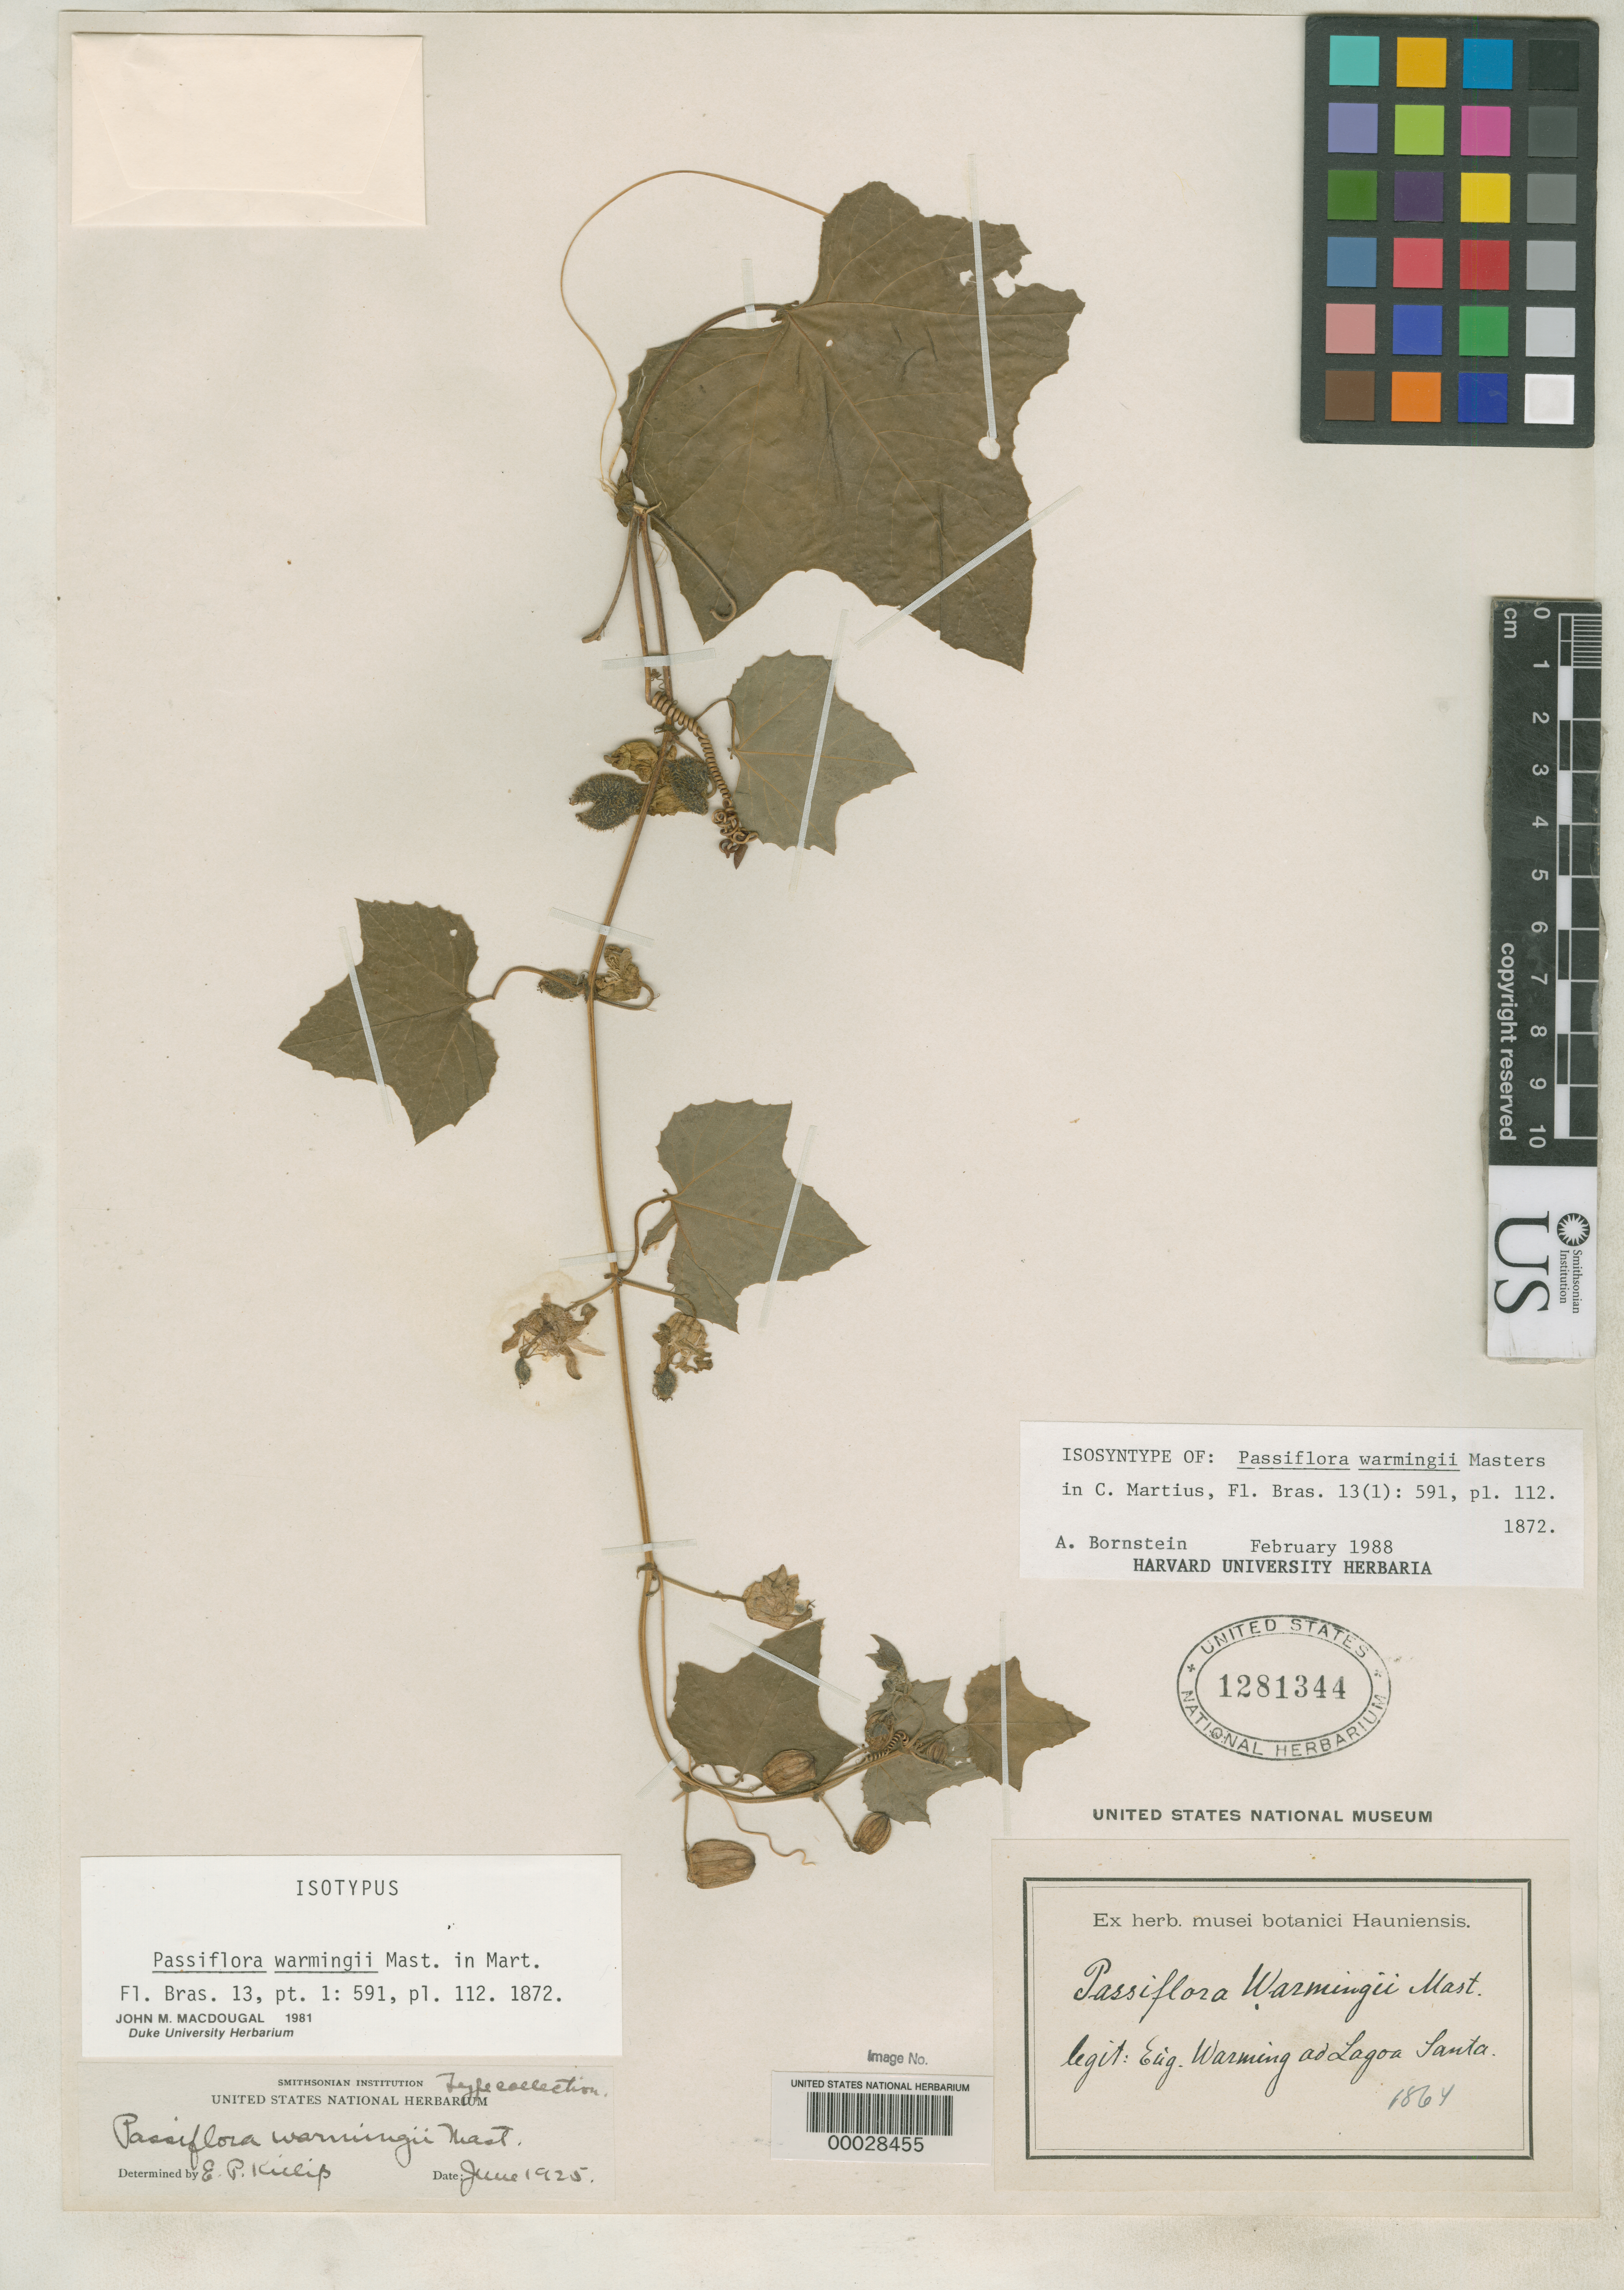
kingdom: Plantae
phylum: Tracheophyta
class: Magnoliopsida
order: Malpighiales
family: Passifloraceae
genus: Passiflora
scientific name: Passiflora warmingii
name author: Mast. in Mart.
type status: Isolectotype; Isosyntype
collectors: E. Warming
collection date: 1864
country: Brazil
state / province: Minas Gerais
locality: Lagoa Santa.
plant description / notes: Annotated as isotype by J.M. MacDougal (1981).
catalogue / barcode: US 1281344